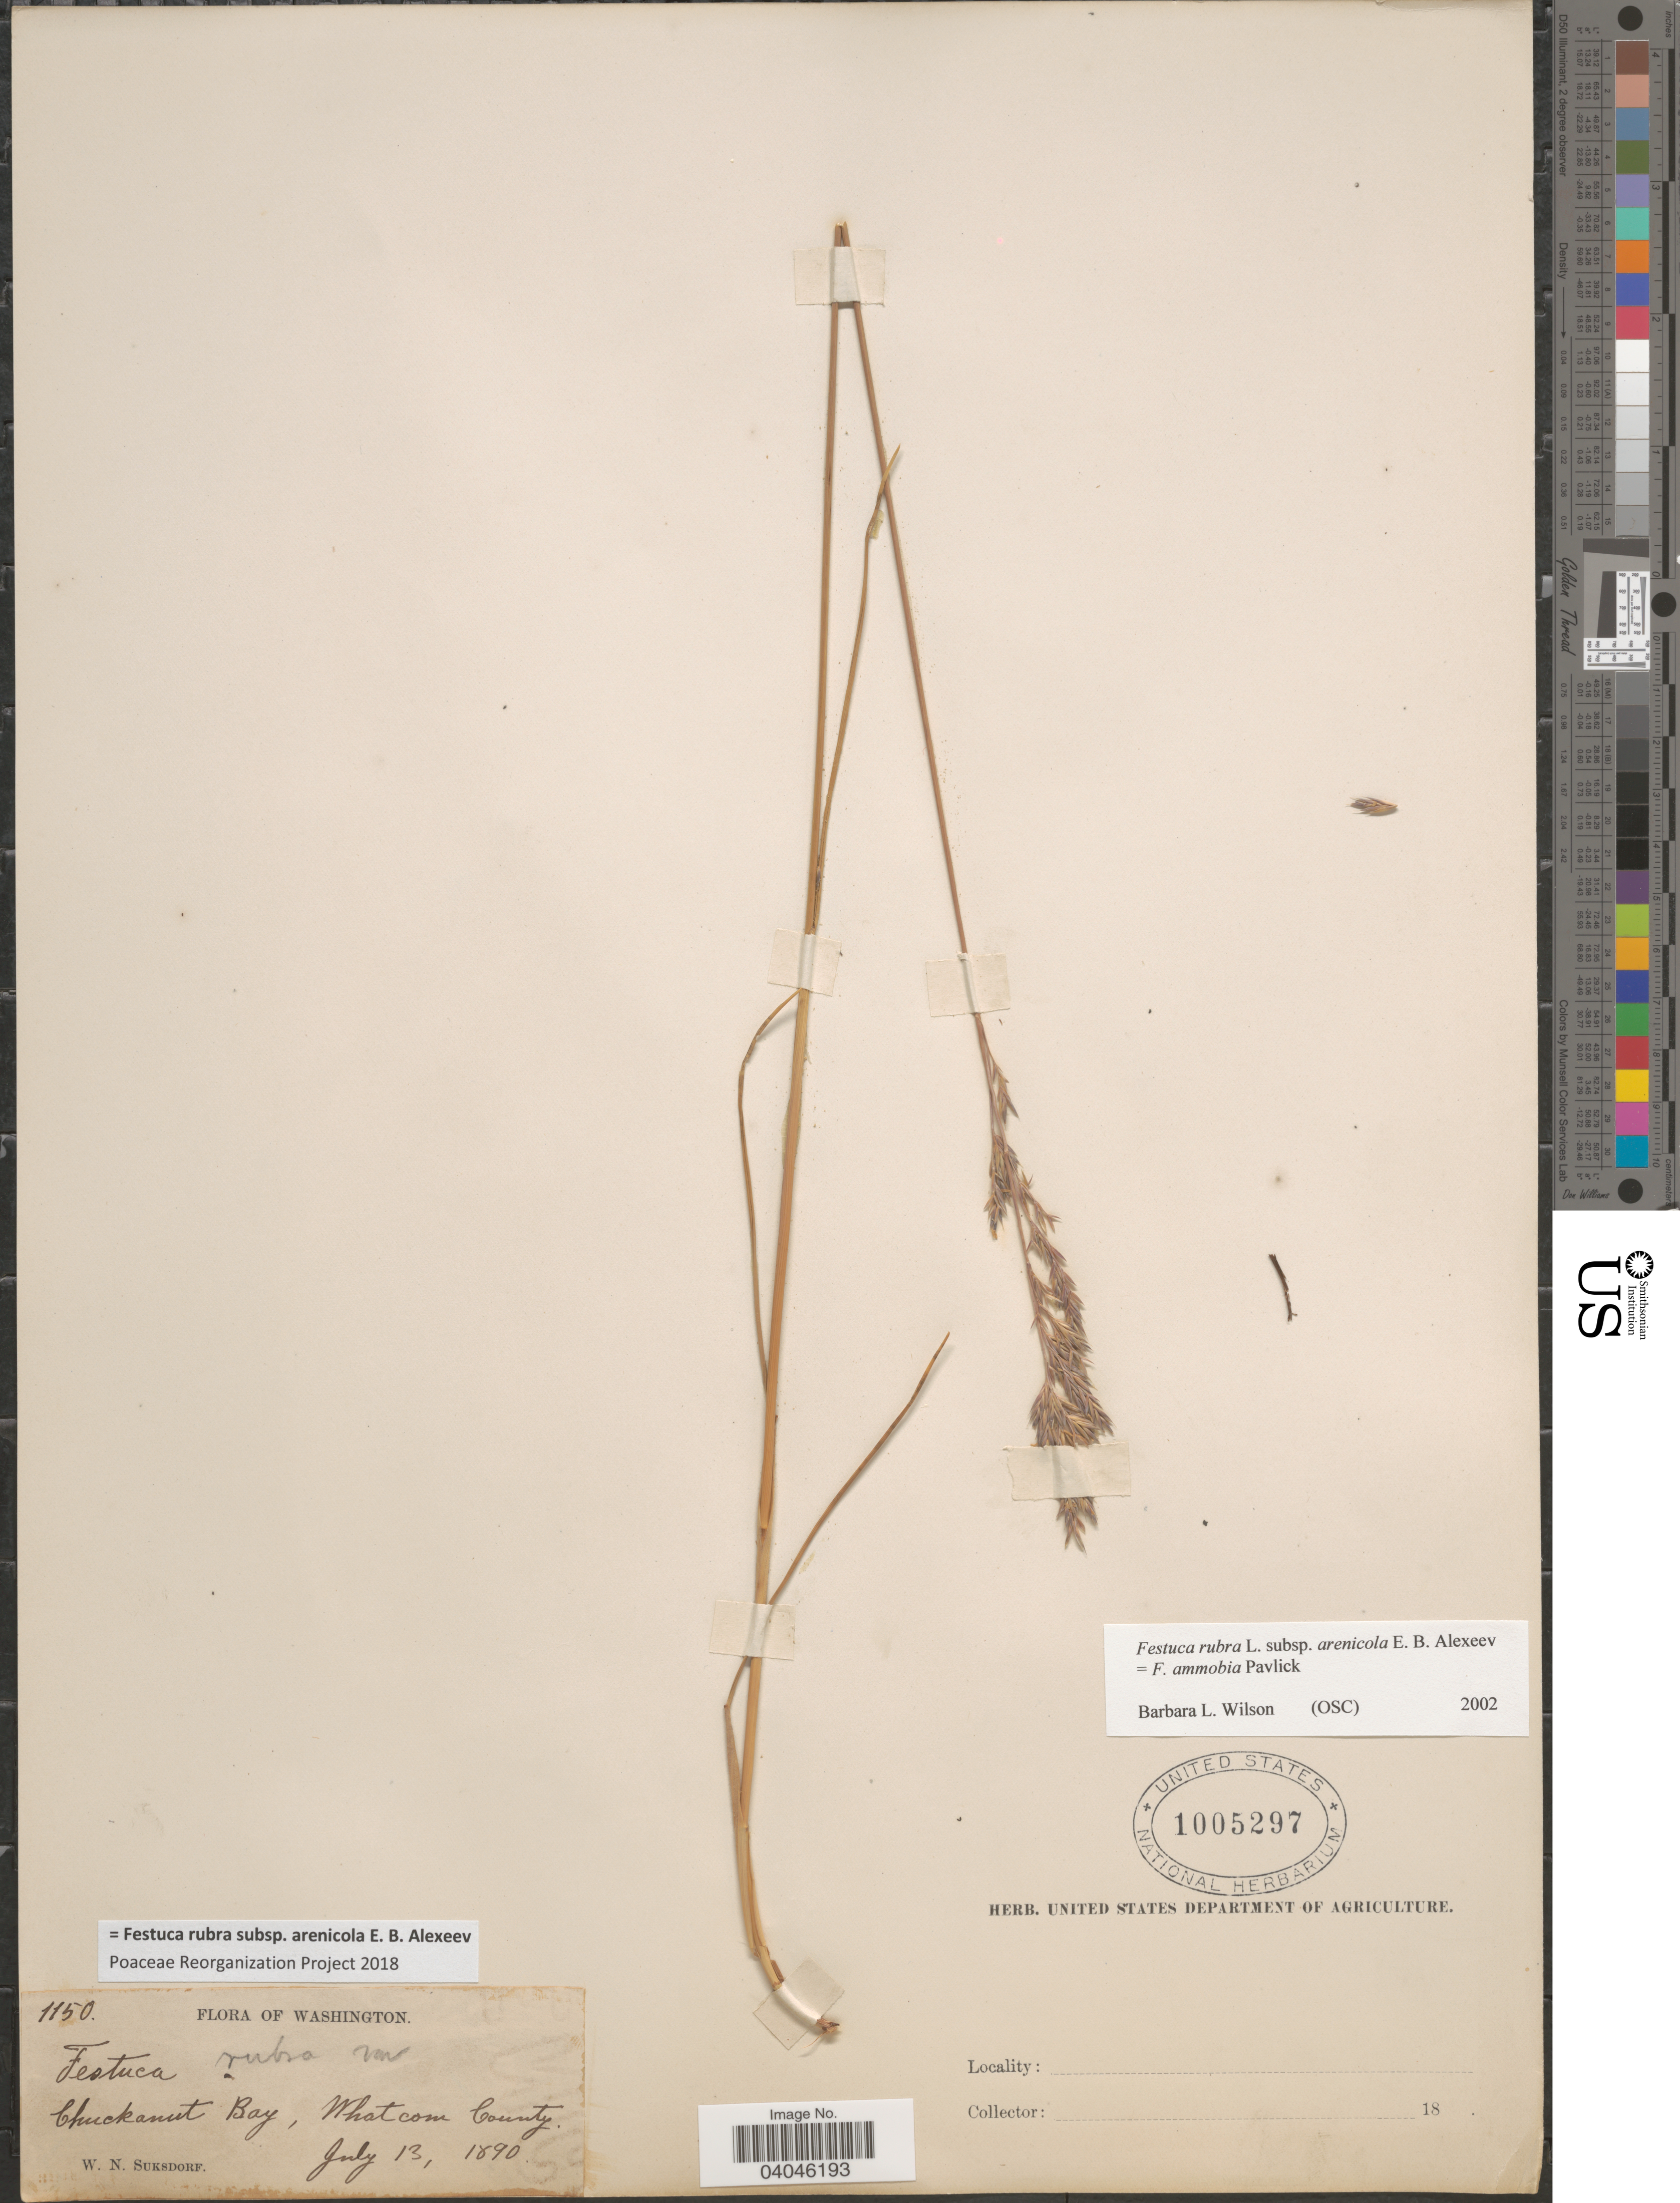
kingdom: Plantae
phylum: Tracheophyta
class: Liliopsida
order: Poales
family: Poaceae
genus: Festuca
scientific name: Festuca rubra subsp. arenicola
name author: E.B. Alexeev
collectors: W. N. Suksdorf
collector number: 1150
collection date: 1890-07-13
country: United States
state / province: Washington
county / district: Whatcom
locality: Chuckanut Bay, Whatcom County.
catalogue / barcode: US 1005297